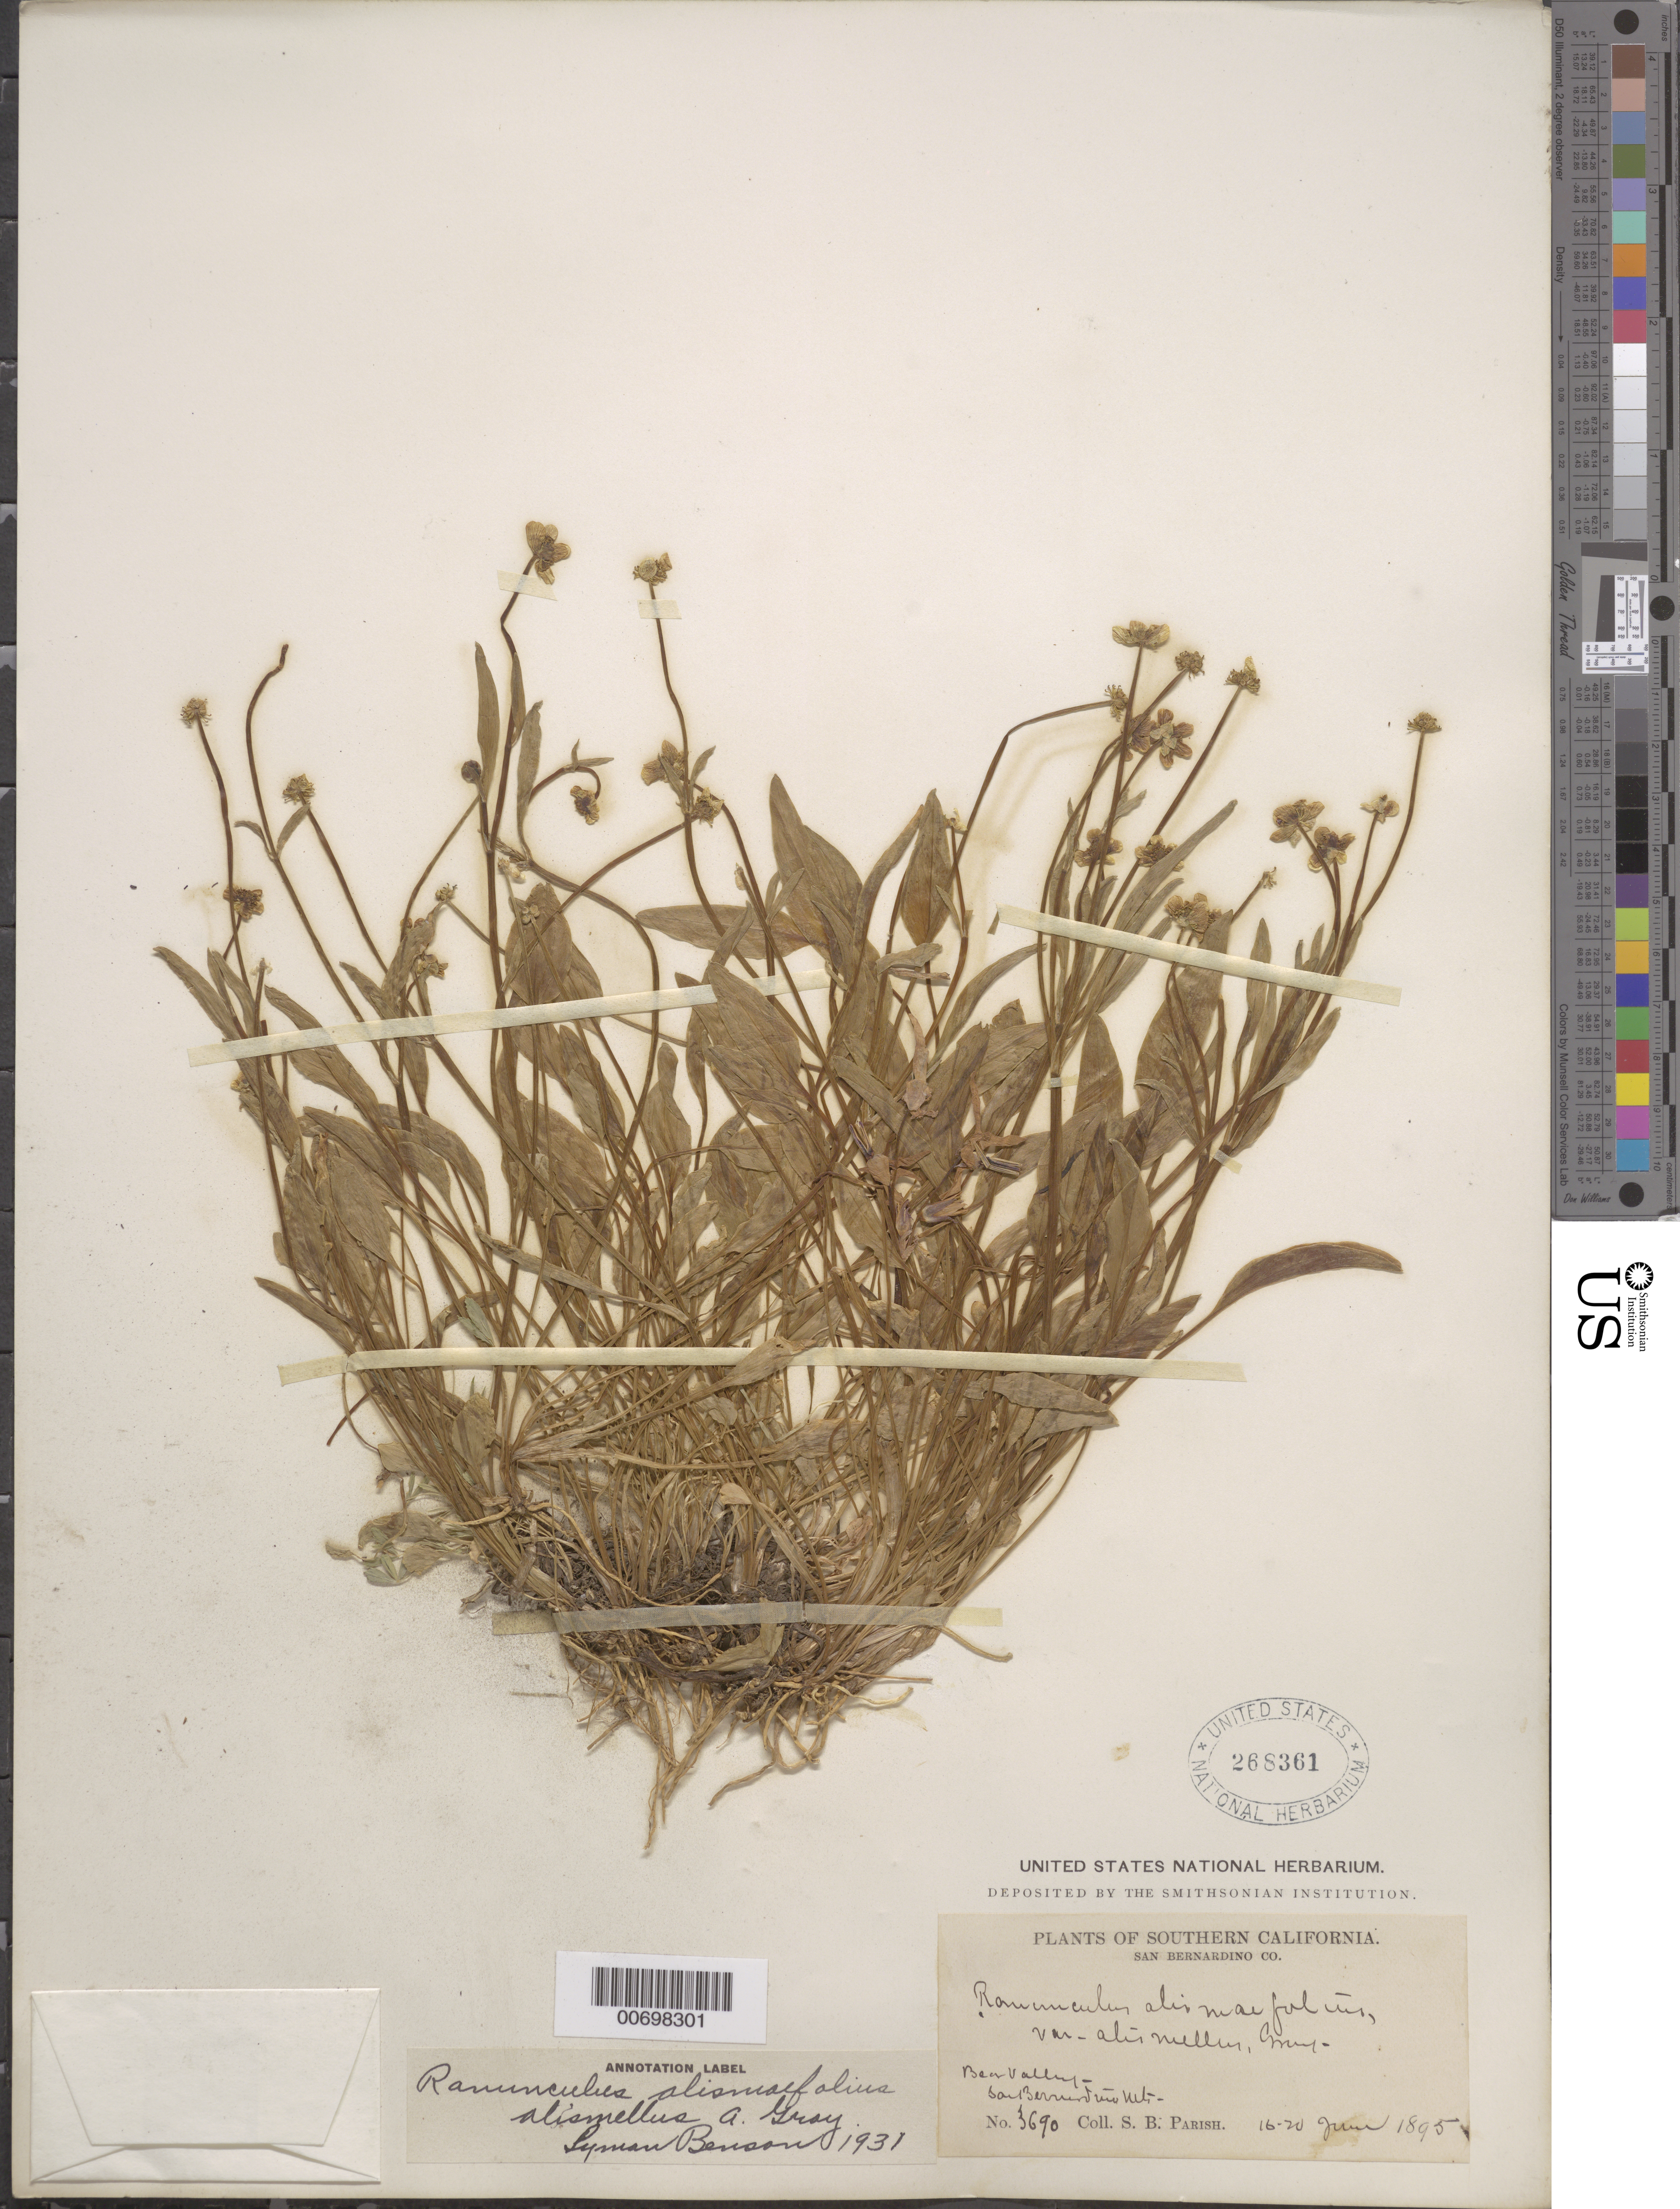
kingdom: Plantae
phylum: Tracheophyta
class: Magnoliopsida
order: Ranunculales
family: Ranunculaceae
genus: Ranunculus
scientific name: Ranunculus alismifolius var. alismellus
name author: A. Gray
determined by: Benson, L. D., (POM), Pomona College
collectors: S. B. Parish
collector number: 3690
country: United States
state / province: California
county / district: San Bernardino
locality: Bear Valley, San Bernardino Mts.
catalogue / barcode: US 268361